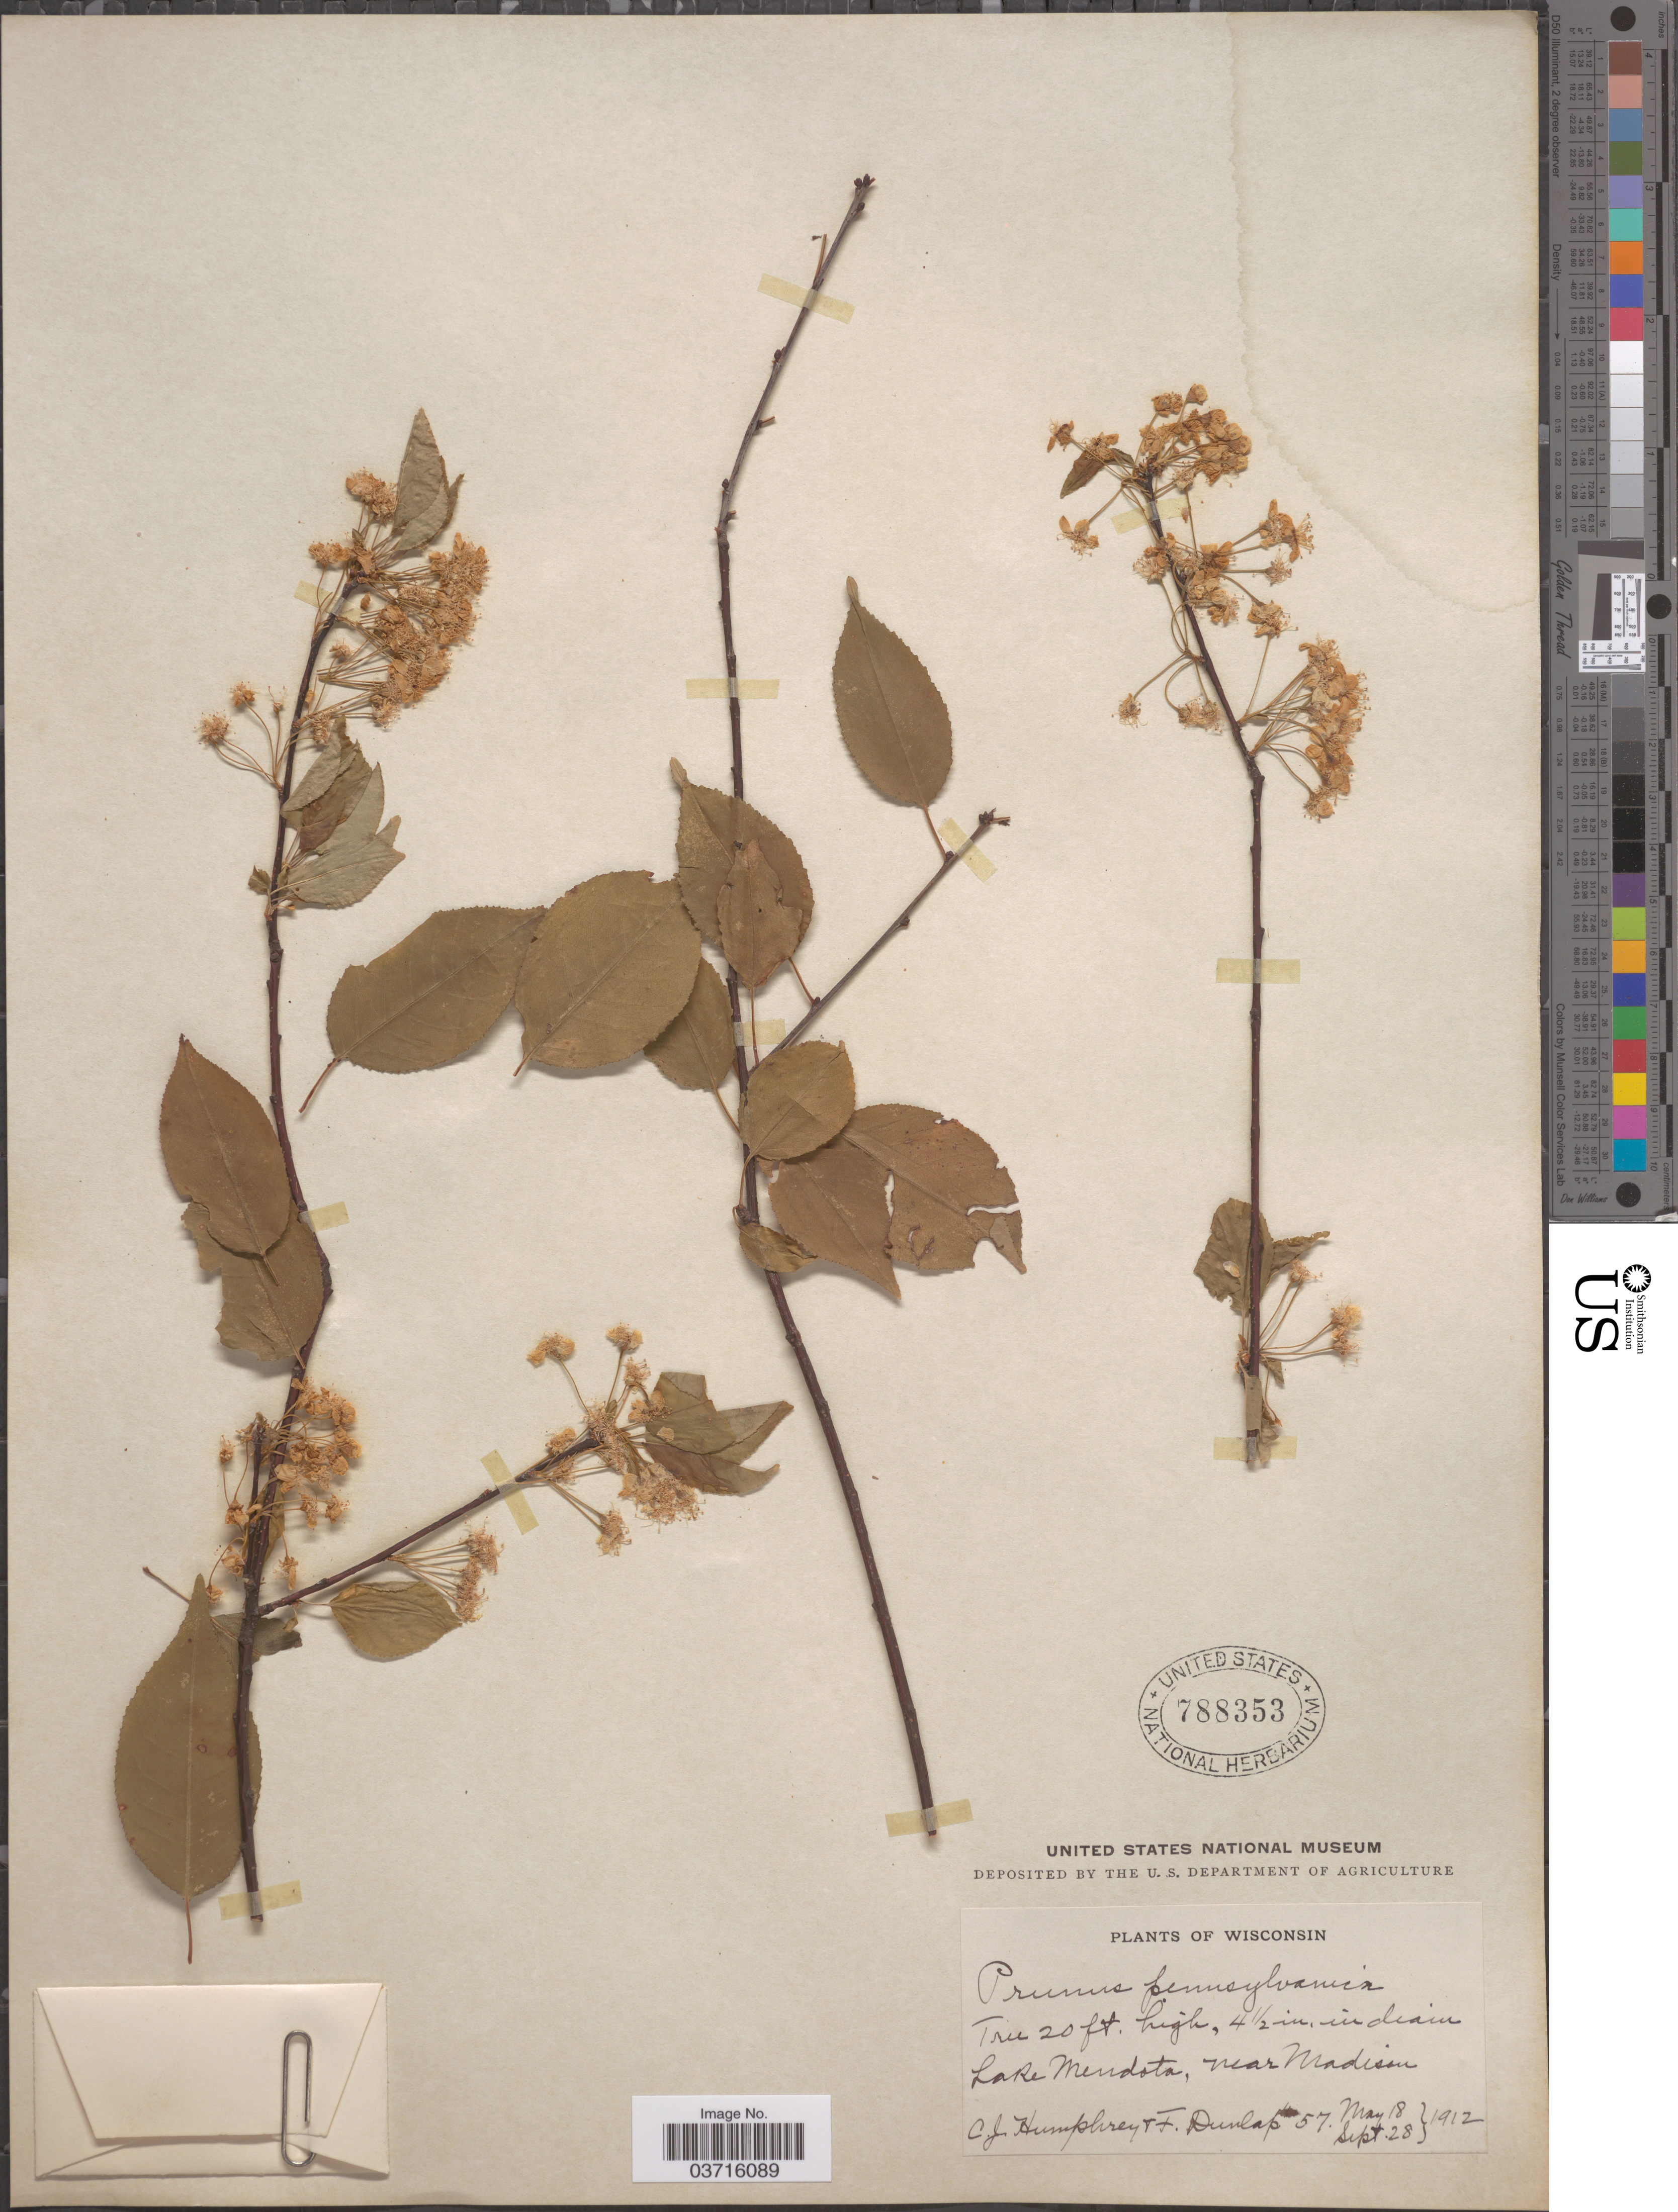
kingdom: Plantae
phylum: Tracheophyta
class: Magnoliopsida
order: Rosales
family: Rosaceae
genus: Prunus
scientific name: Prunus pensylvanica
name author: L. f.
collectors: C. Humphrey & F. Dunlap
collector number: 57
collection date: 1912-05-18/1912-09-28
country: United States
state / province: Wisconsin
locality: Lake Mendota, near Madison.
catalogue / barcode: US 788353